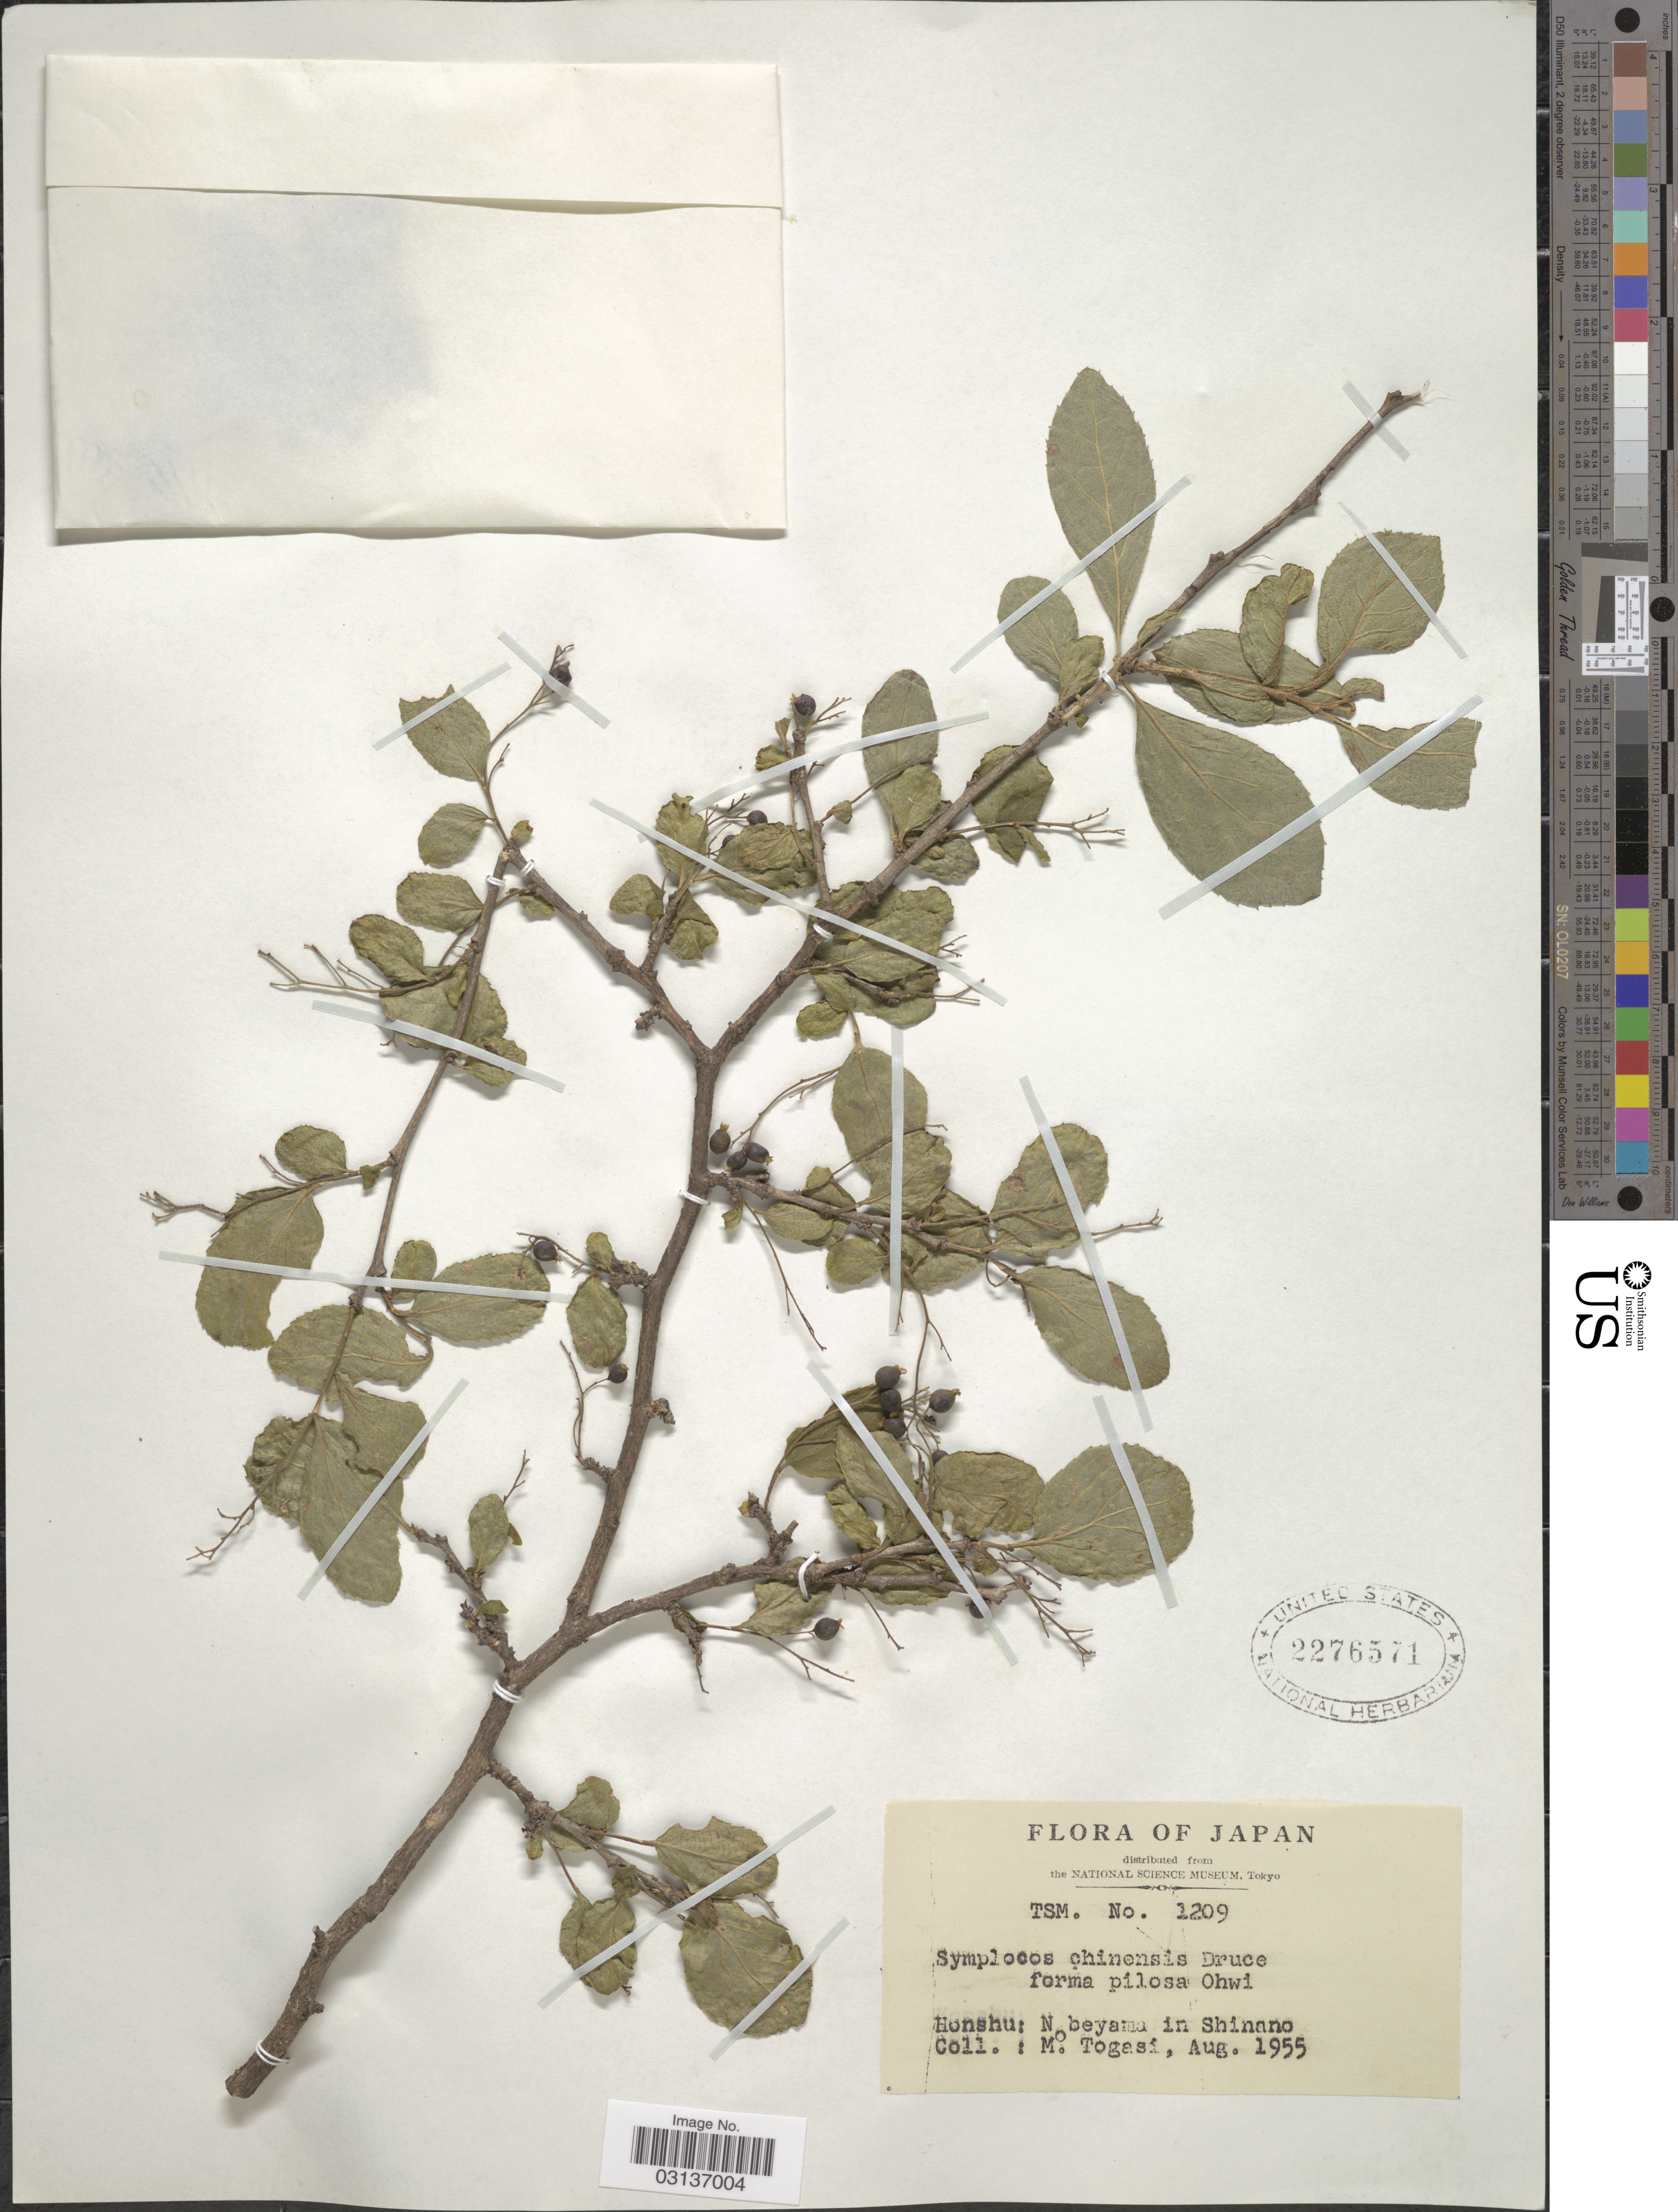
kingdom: Plantae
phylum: Tracheophyta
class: Magnoliopsida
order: Ericales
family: Symplocaceae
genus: Symplocos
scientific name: Symplocos paniculata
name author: Miq.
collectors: M. Togasi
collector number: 1209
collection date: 1955-08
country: Japan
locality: Honshu: Nobeyama in Shinano.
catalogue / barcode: US 2276571